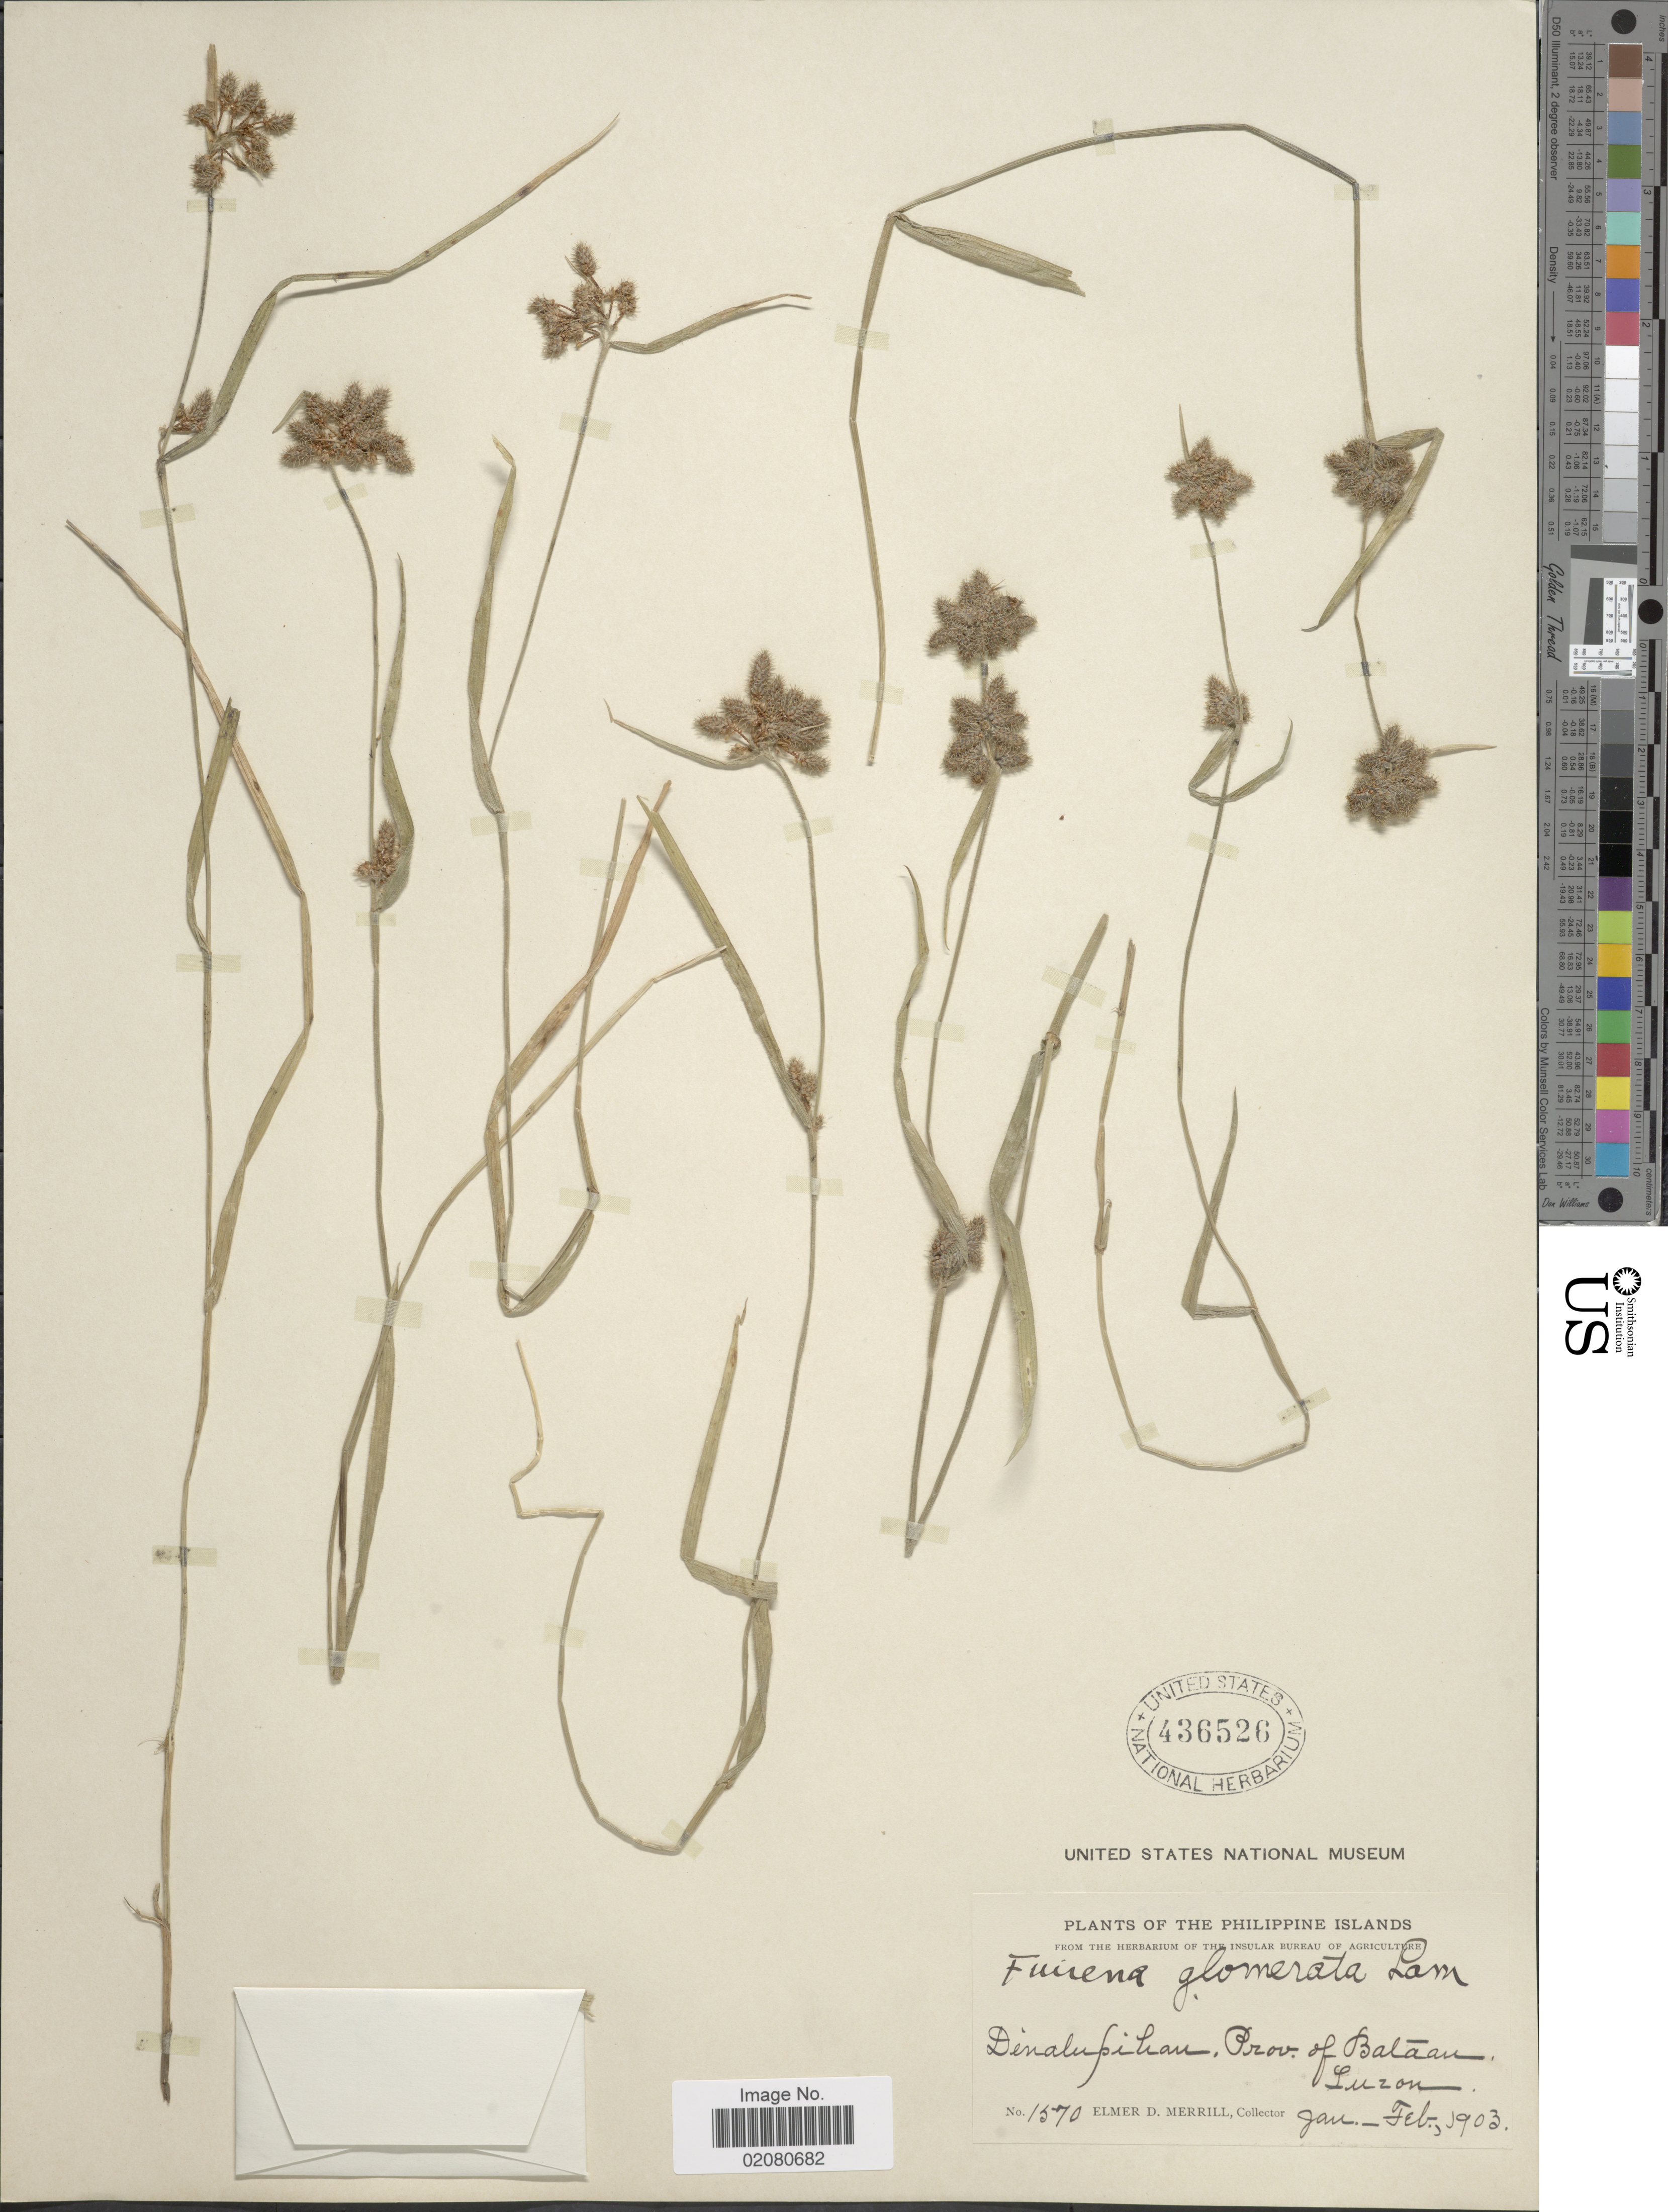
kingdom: Plantae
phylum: Tracheophyta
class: Liliopsida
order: Poales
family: Cyperaceae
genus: Fuirena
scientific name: Fuirena ciliaris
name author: (L.) Roxb.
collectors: E. D. Merrill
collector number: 1570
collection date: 1903-01/1903-02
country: Philippines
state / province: Cagayan Valley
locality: Dinalupihan, Prov. of Bataan, Luzon.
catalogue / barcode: US 436526